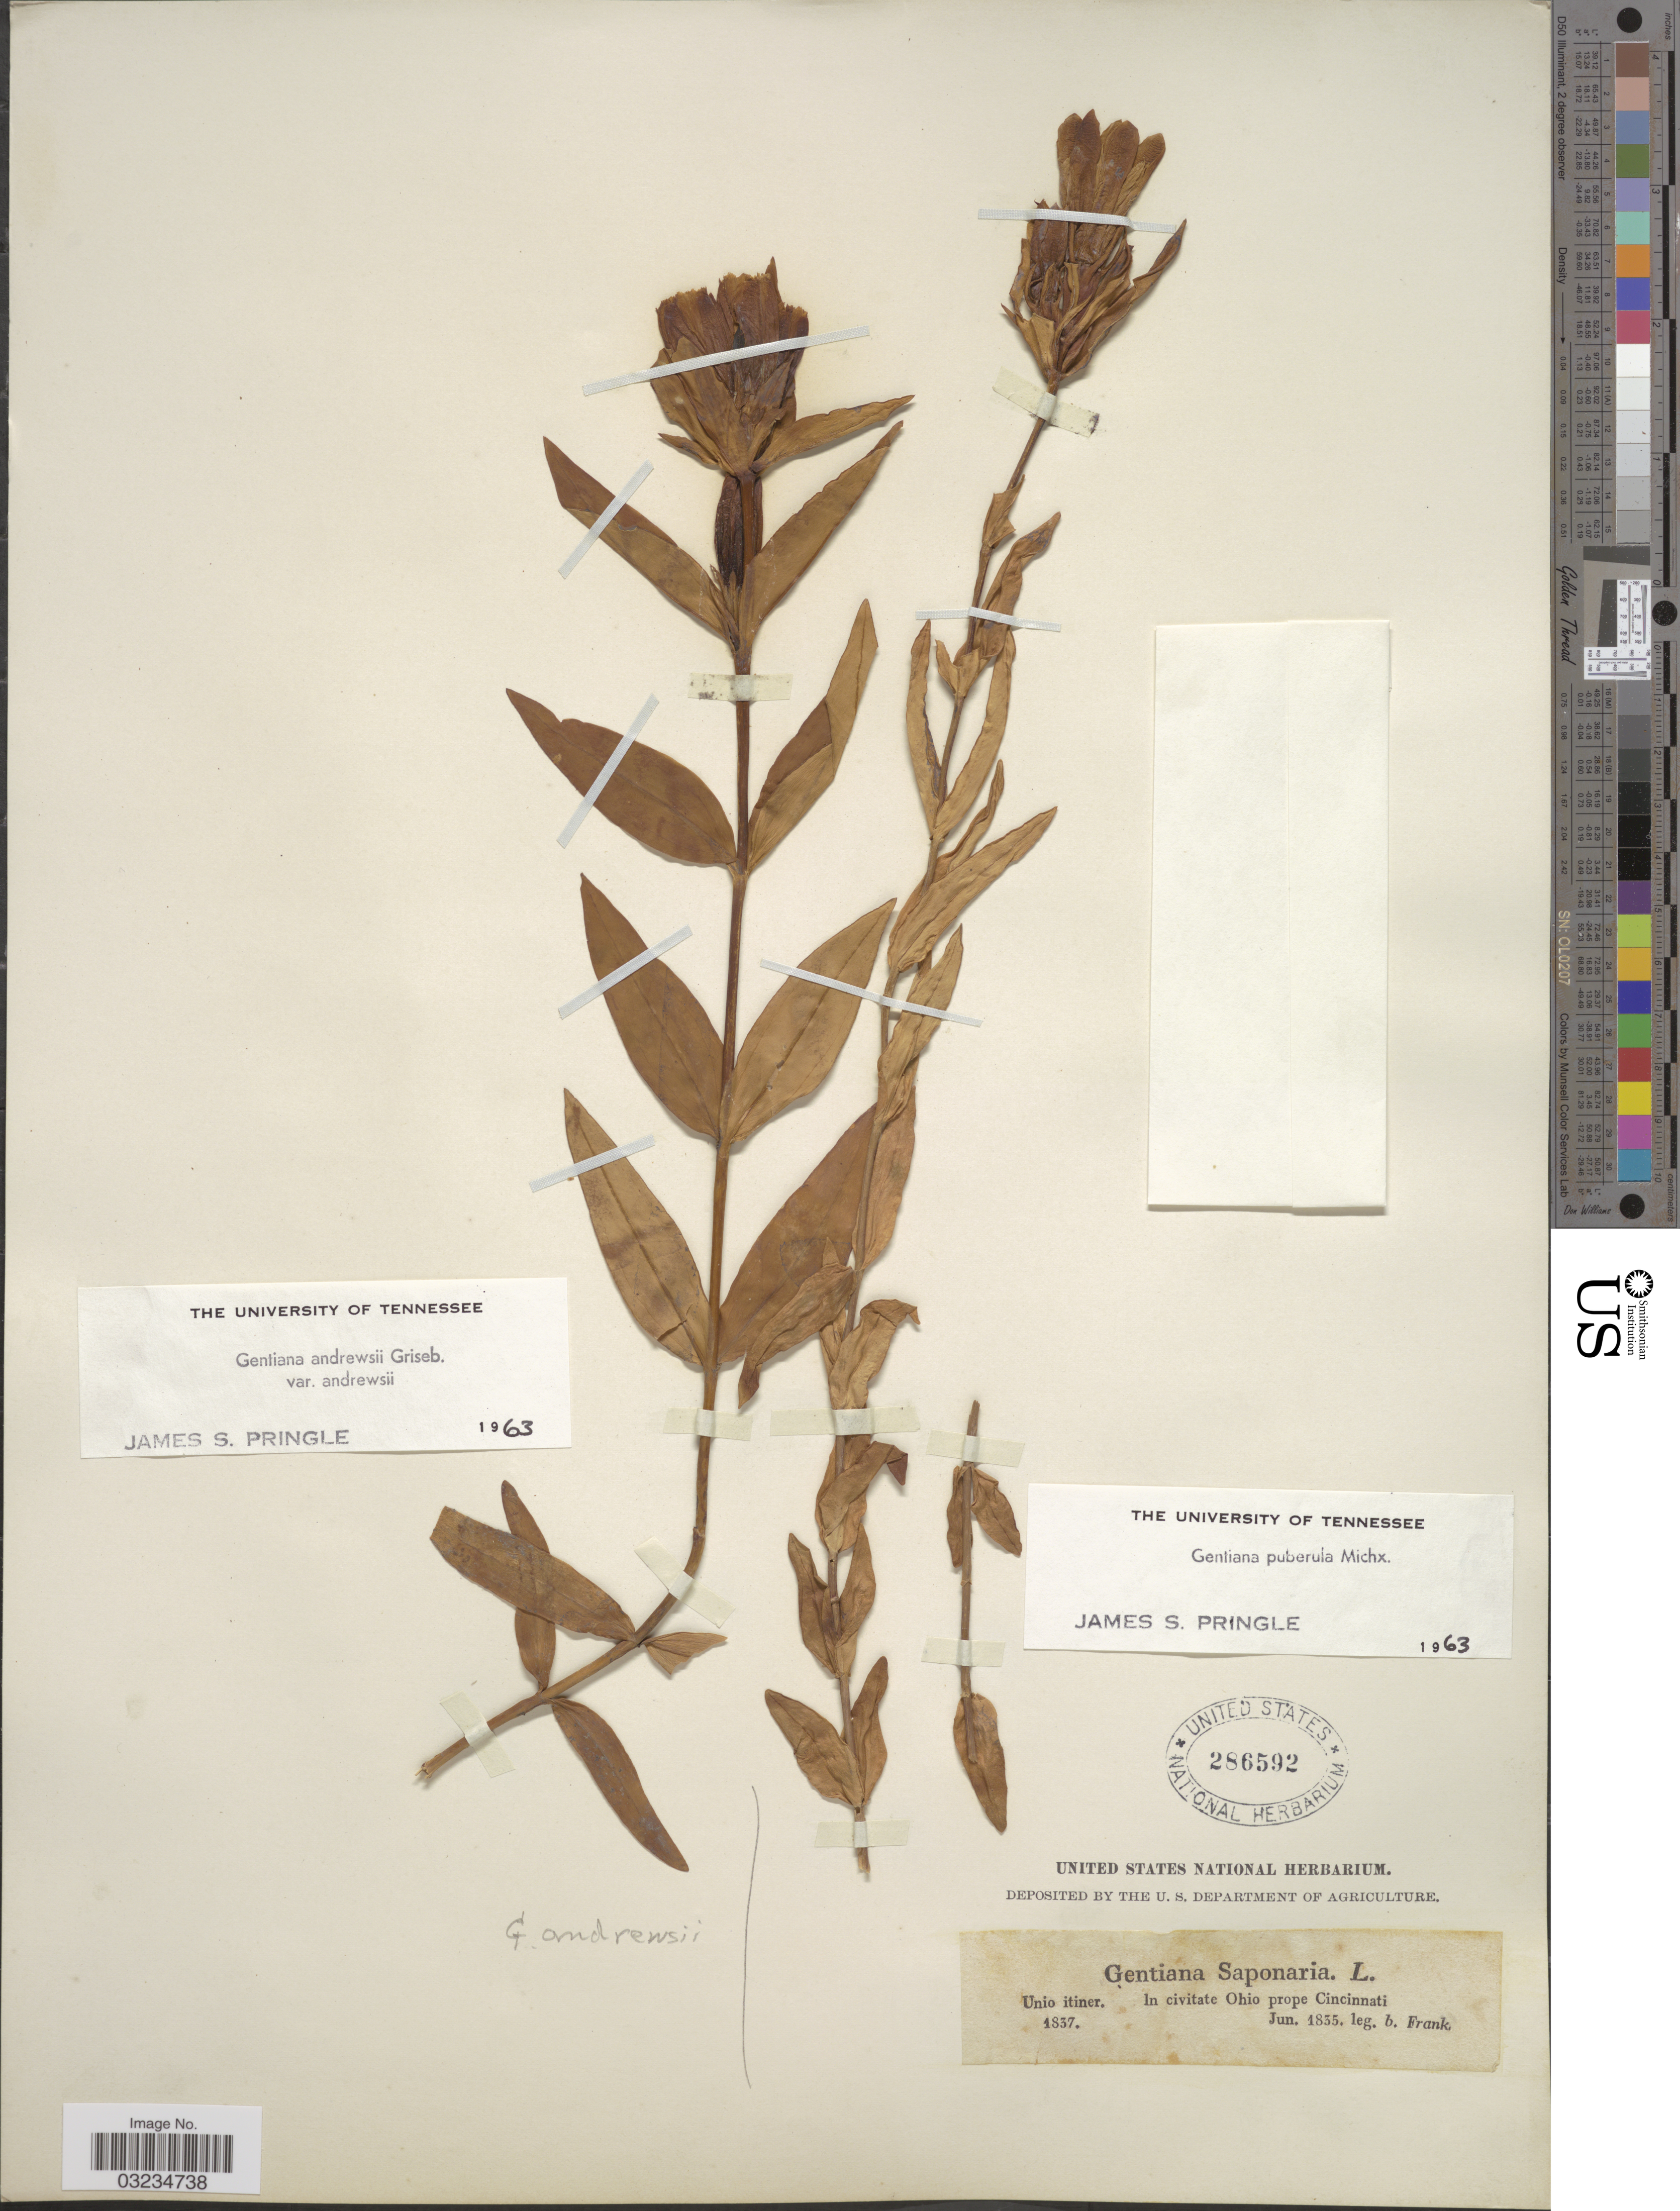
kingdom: Plantae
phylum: Tracheophyta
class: Magnoliopsida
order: Gentianales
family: Gentianaceae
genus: Gentiana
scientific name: Gentiana puberula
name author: Michx.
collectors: B. Frank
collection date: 1835-06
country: United States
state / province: Ohio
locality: In civitate Ohio prope Cincinnati.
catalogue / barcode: US 286592